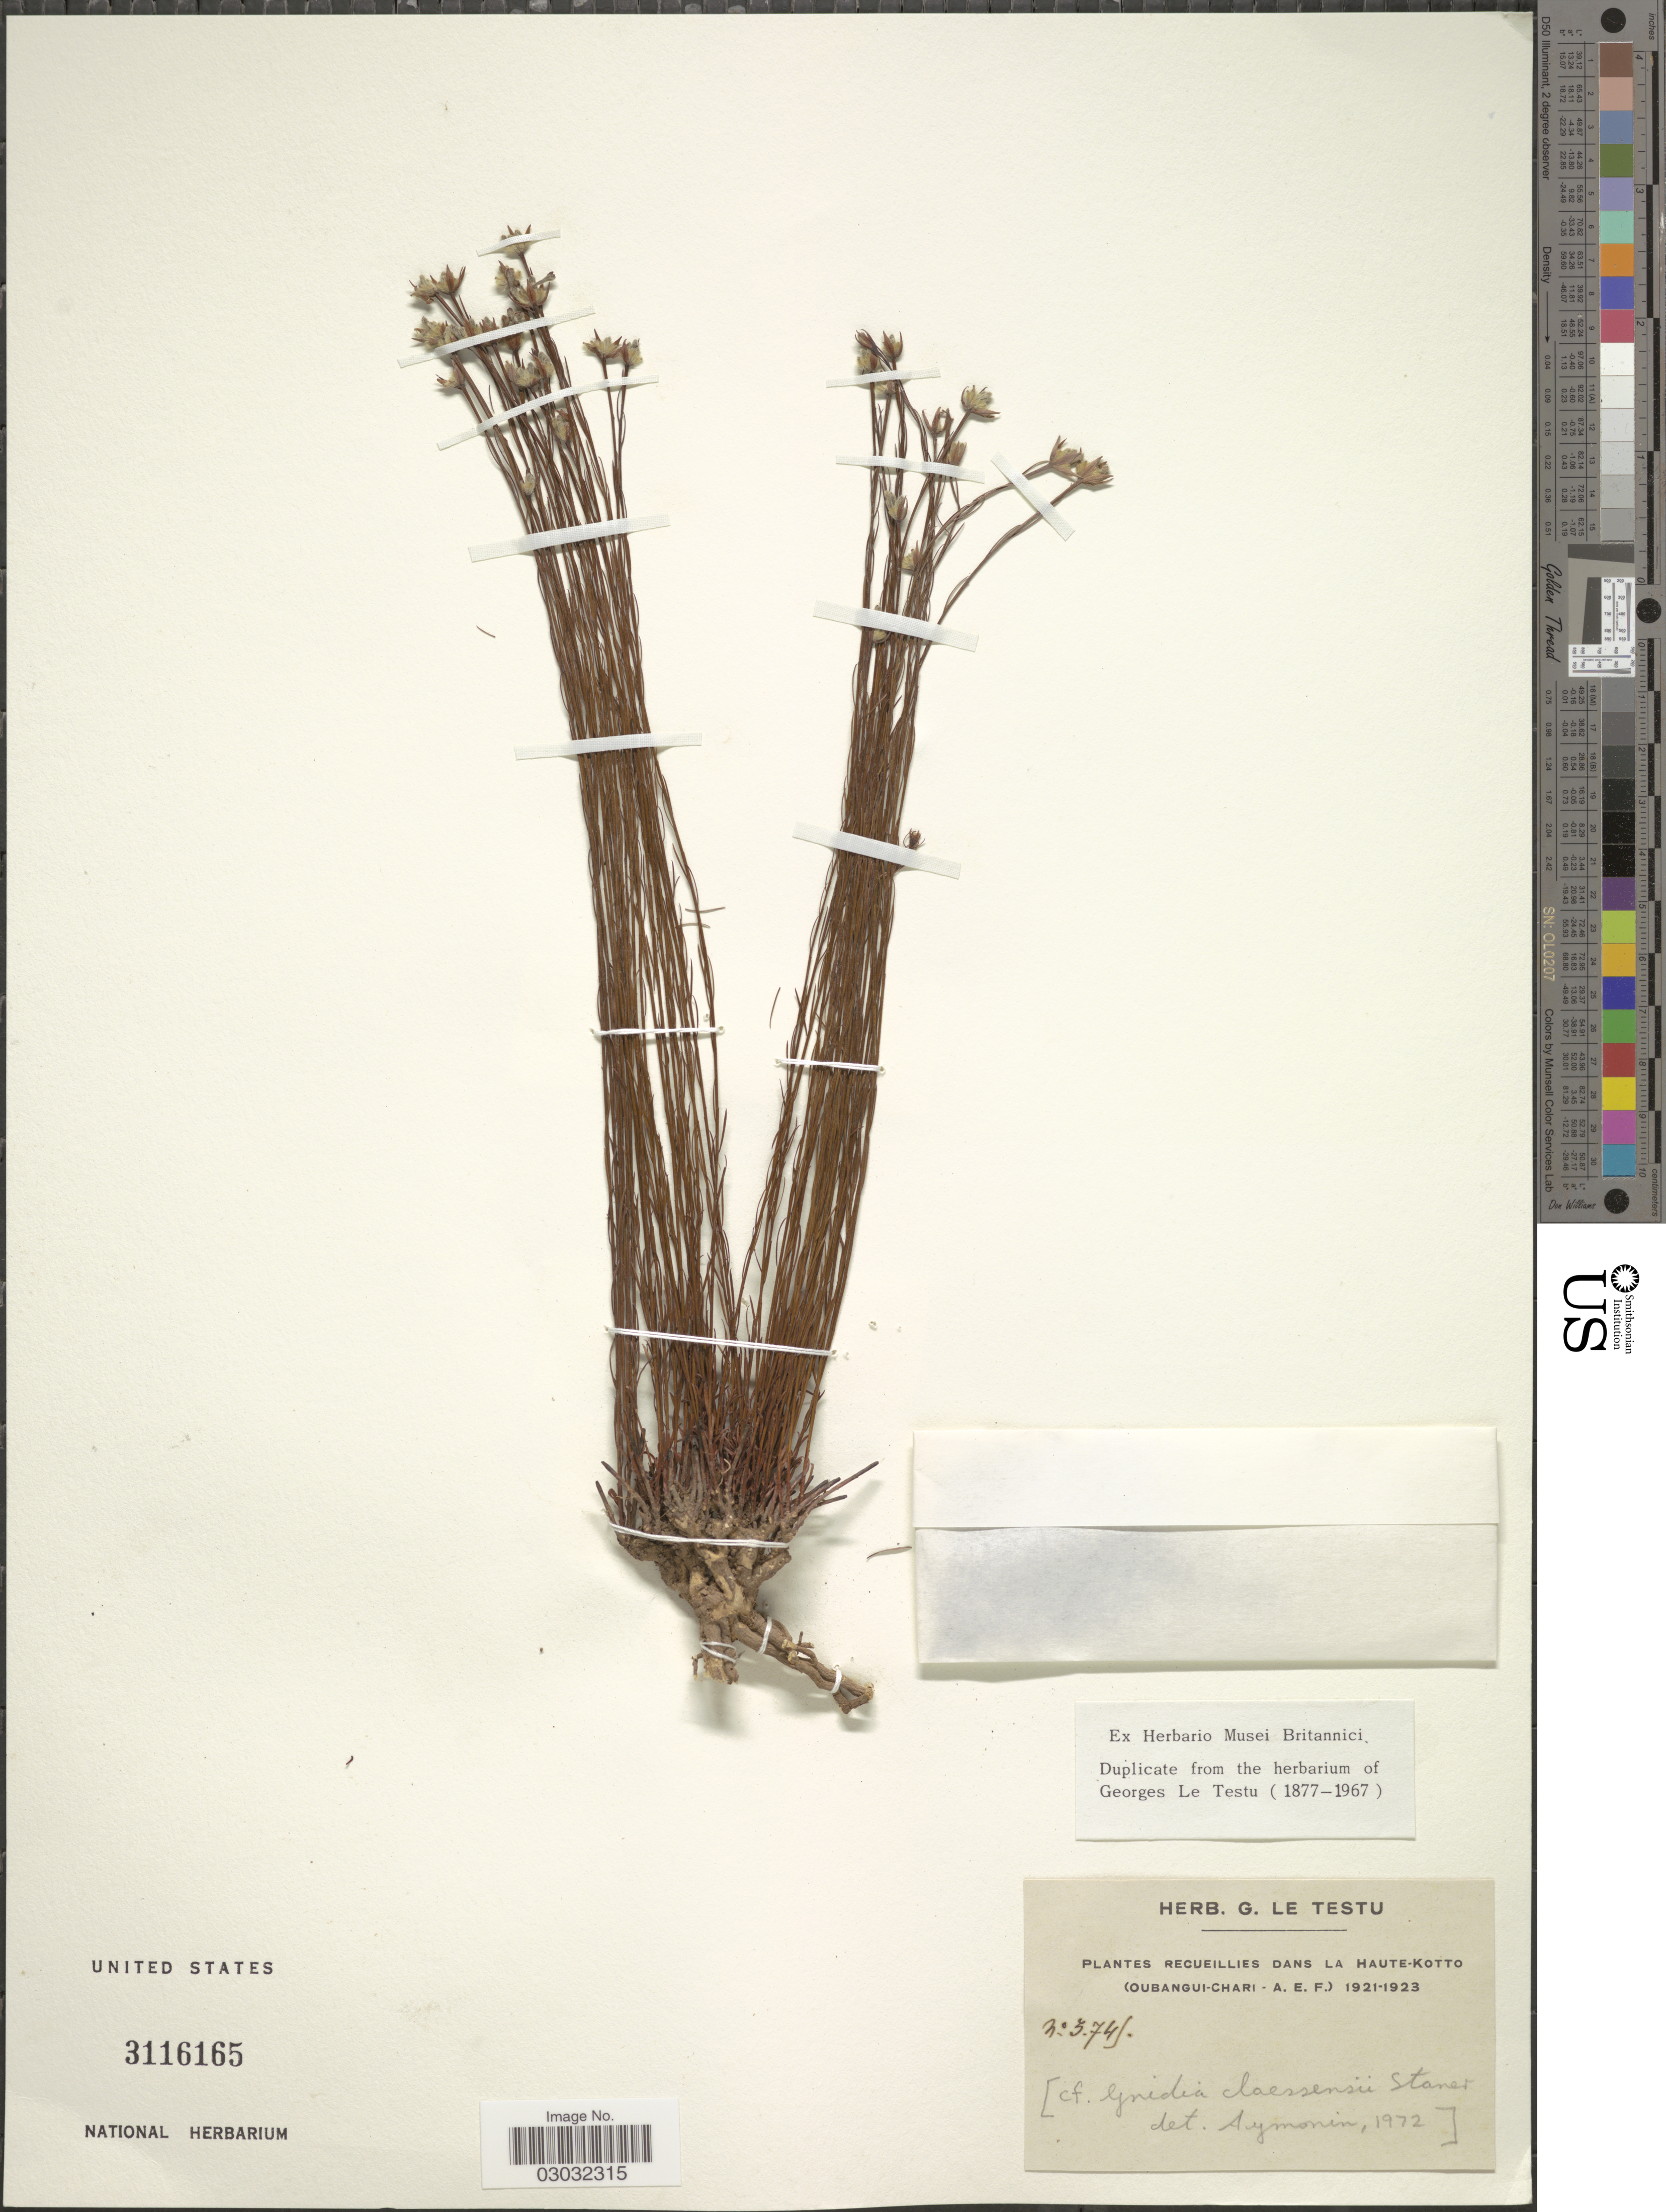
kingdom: Plantae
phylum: Tracheophyta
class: Magnoliopsida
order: Malvales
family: Thymelaeaceae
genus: Gnidia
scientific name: Gnidia claessensii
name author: Staner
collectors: ex herb. G. Le Testu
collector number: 3745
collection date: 1921/1923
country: Central African Republic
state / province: Haute-Kotto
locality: Dans la Haute-Kotto (Oubangui-Chari - A. E. F.).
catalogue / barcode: US 3116165